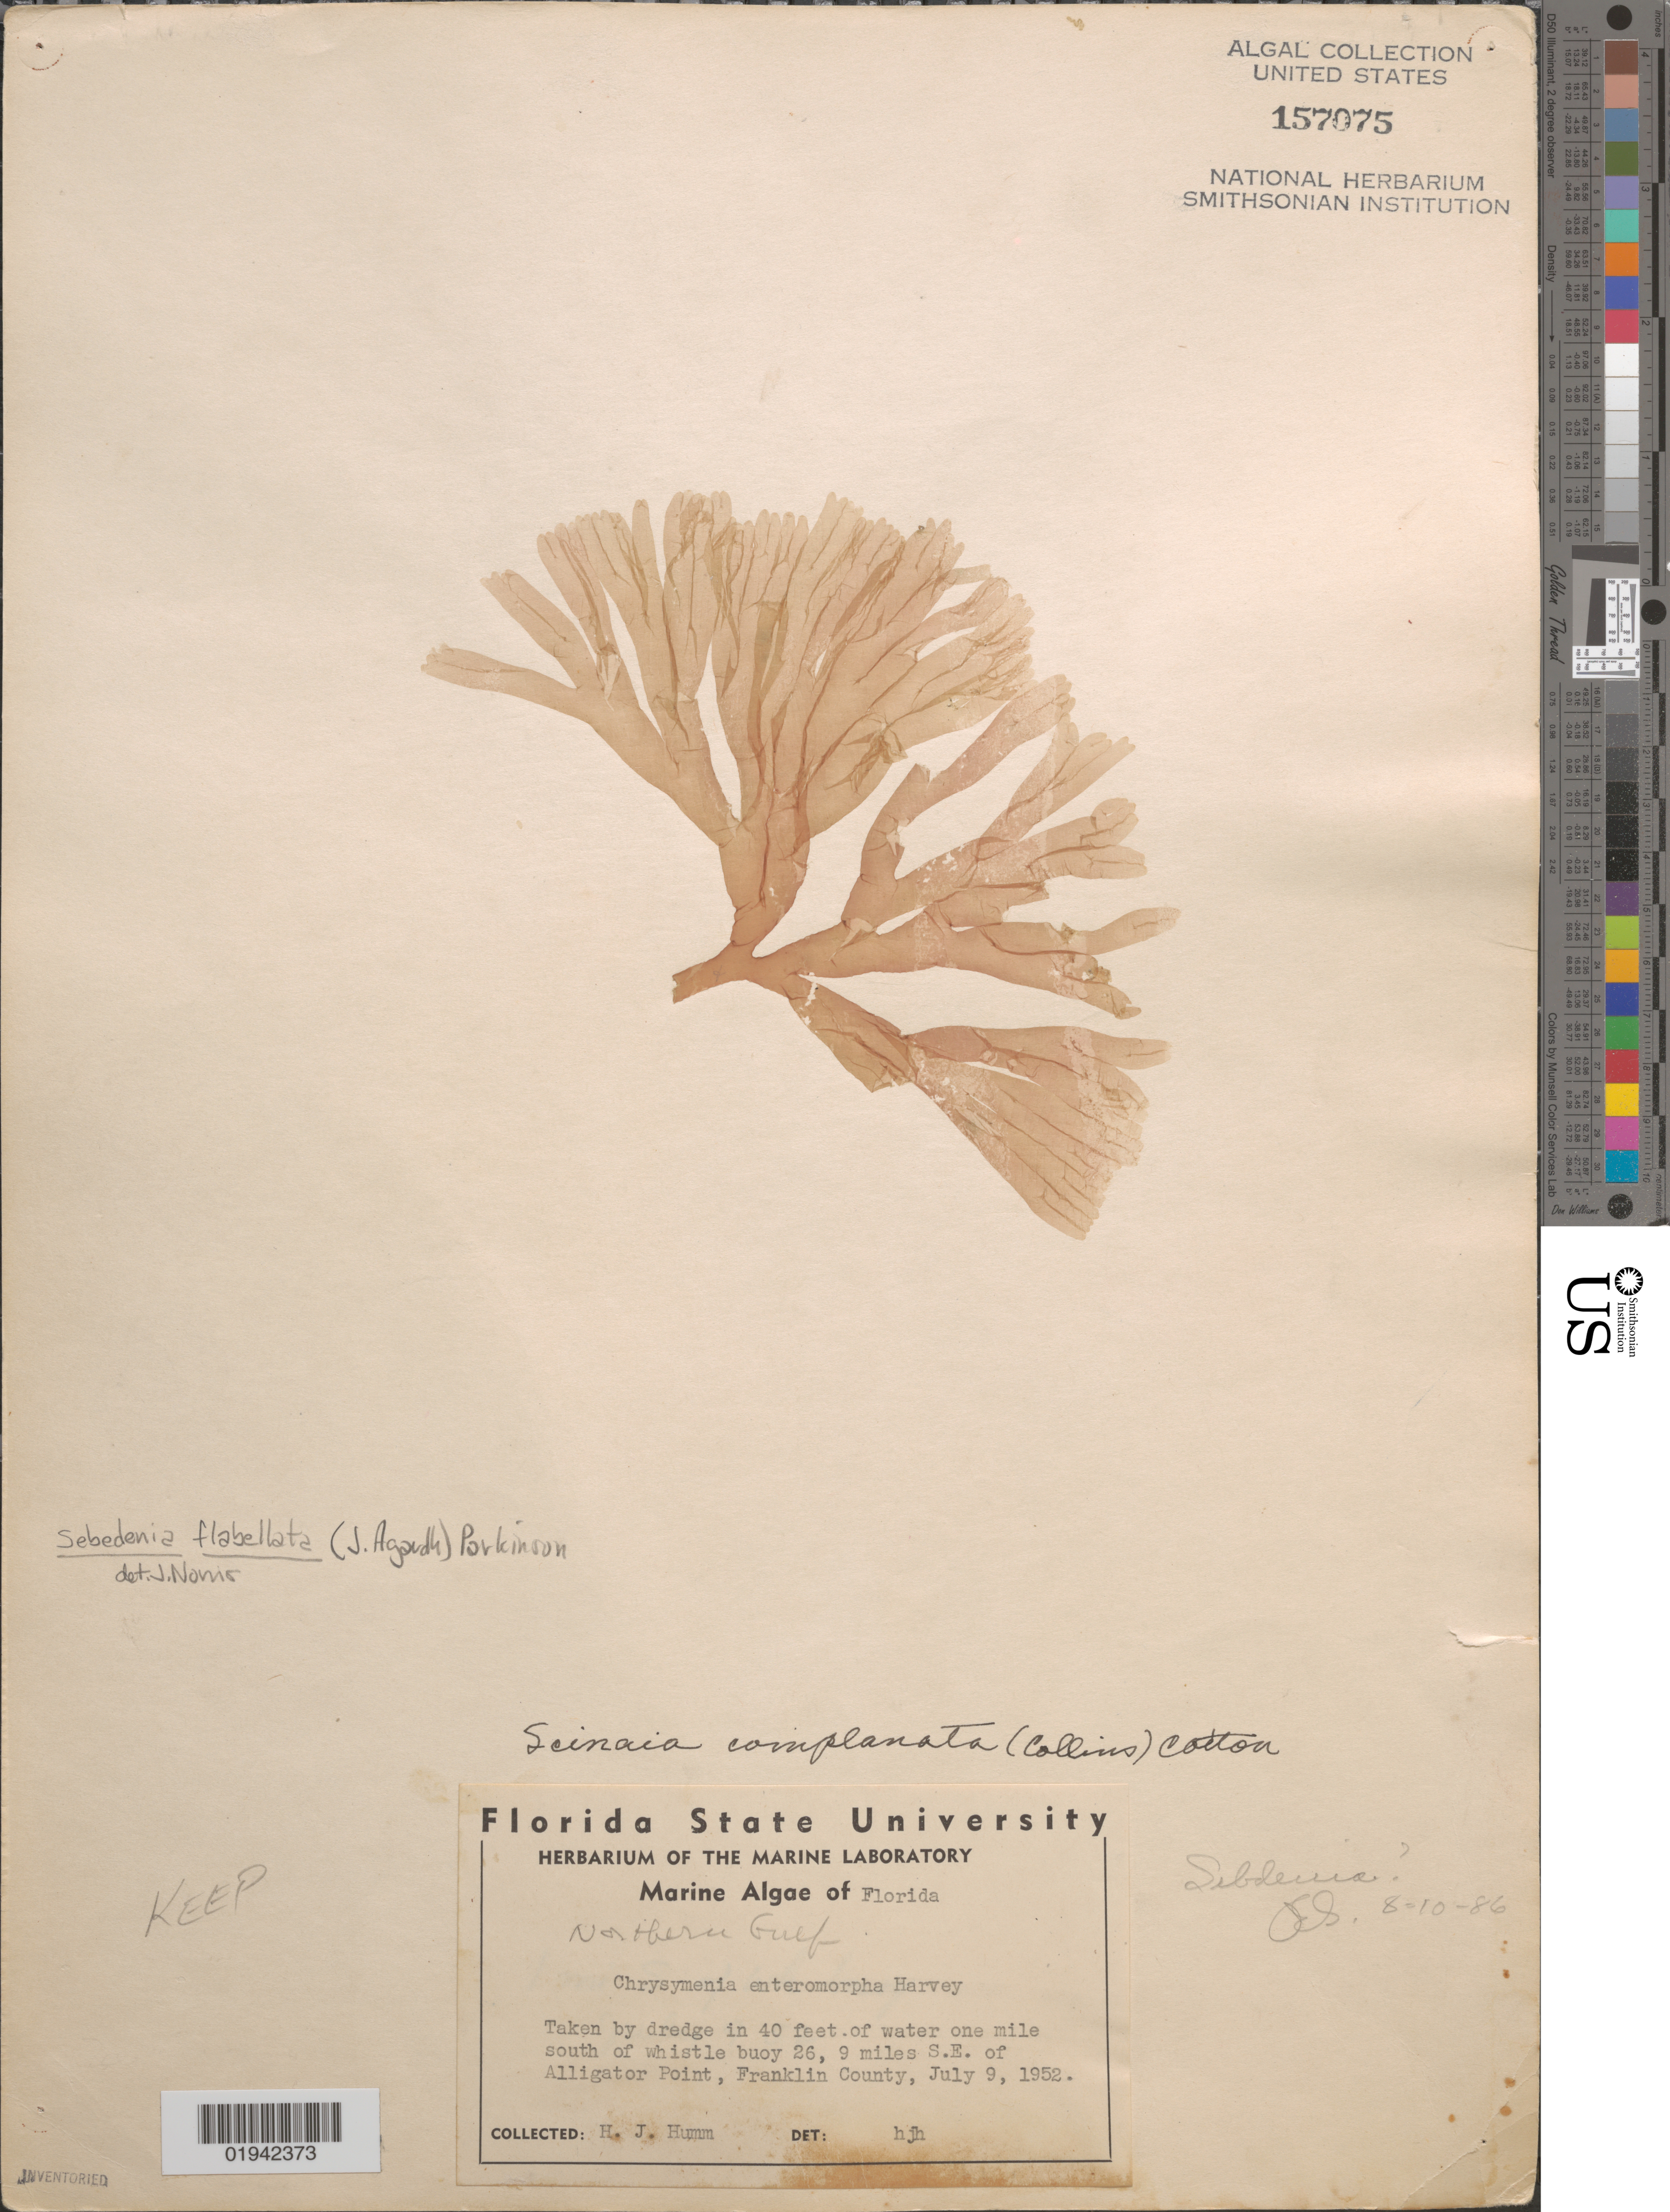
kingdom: Plantae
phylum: Rhodophyta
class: Florideophyceae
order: Sebdeniales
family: Sebdeniaceae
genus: Sebdenia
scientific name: Sebdenia flabellata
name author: (J. Agardh) P.G. Parkinson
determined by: Norris, James N.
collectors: H. J. Humm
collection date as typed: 09 Jul 1958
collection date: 1958-07-09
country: United States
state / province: Florida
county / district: Franklin County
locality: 9 miles southeast of Alligator Point, one mile south of whistle buoy 26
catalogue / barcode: US 157075